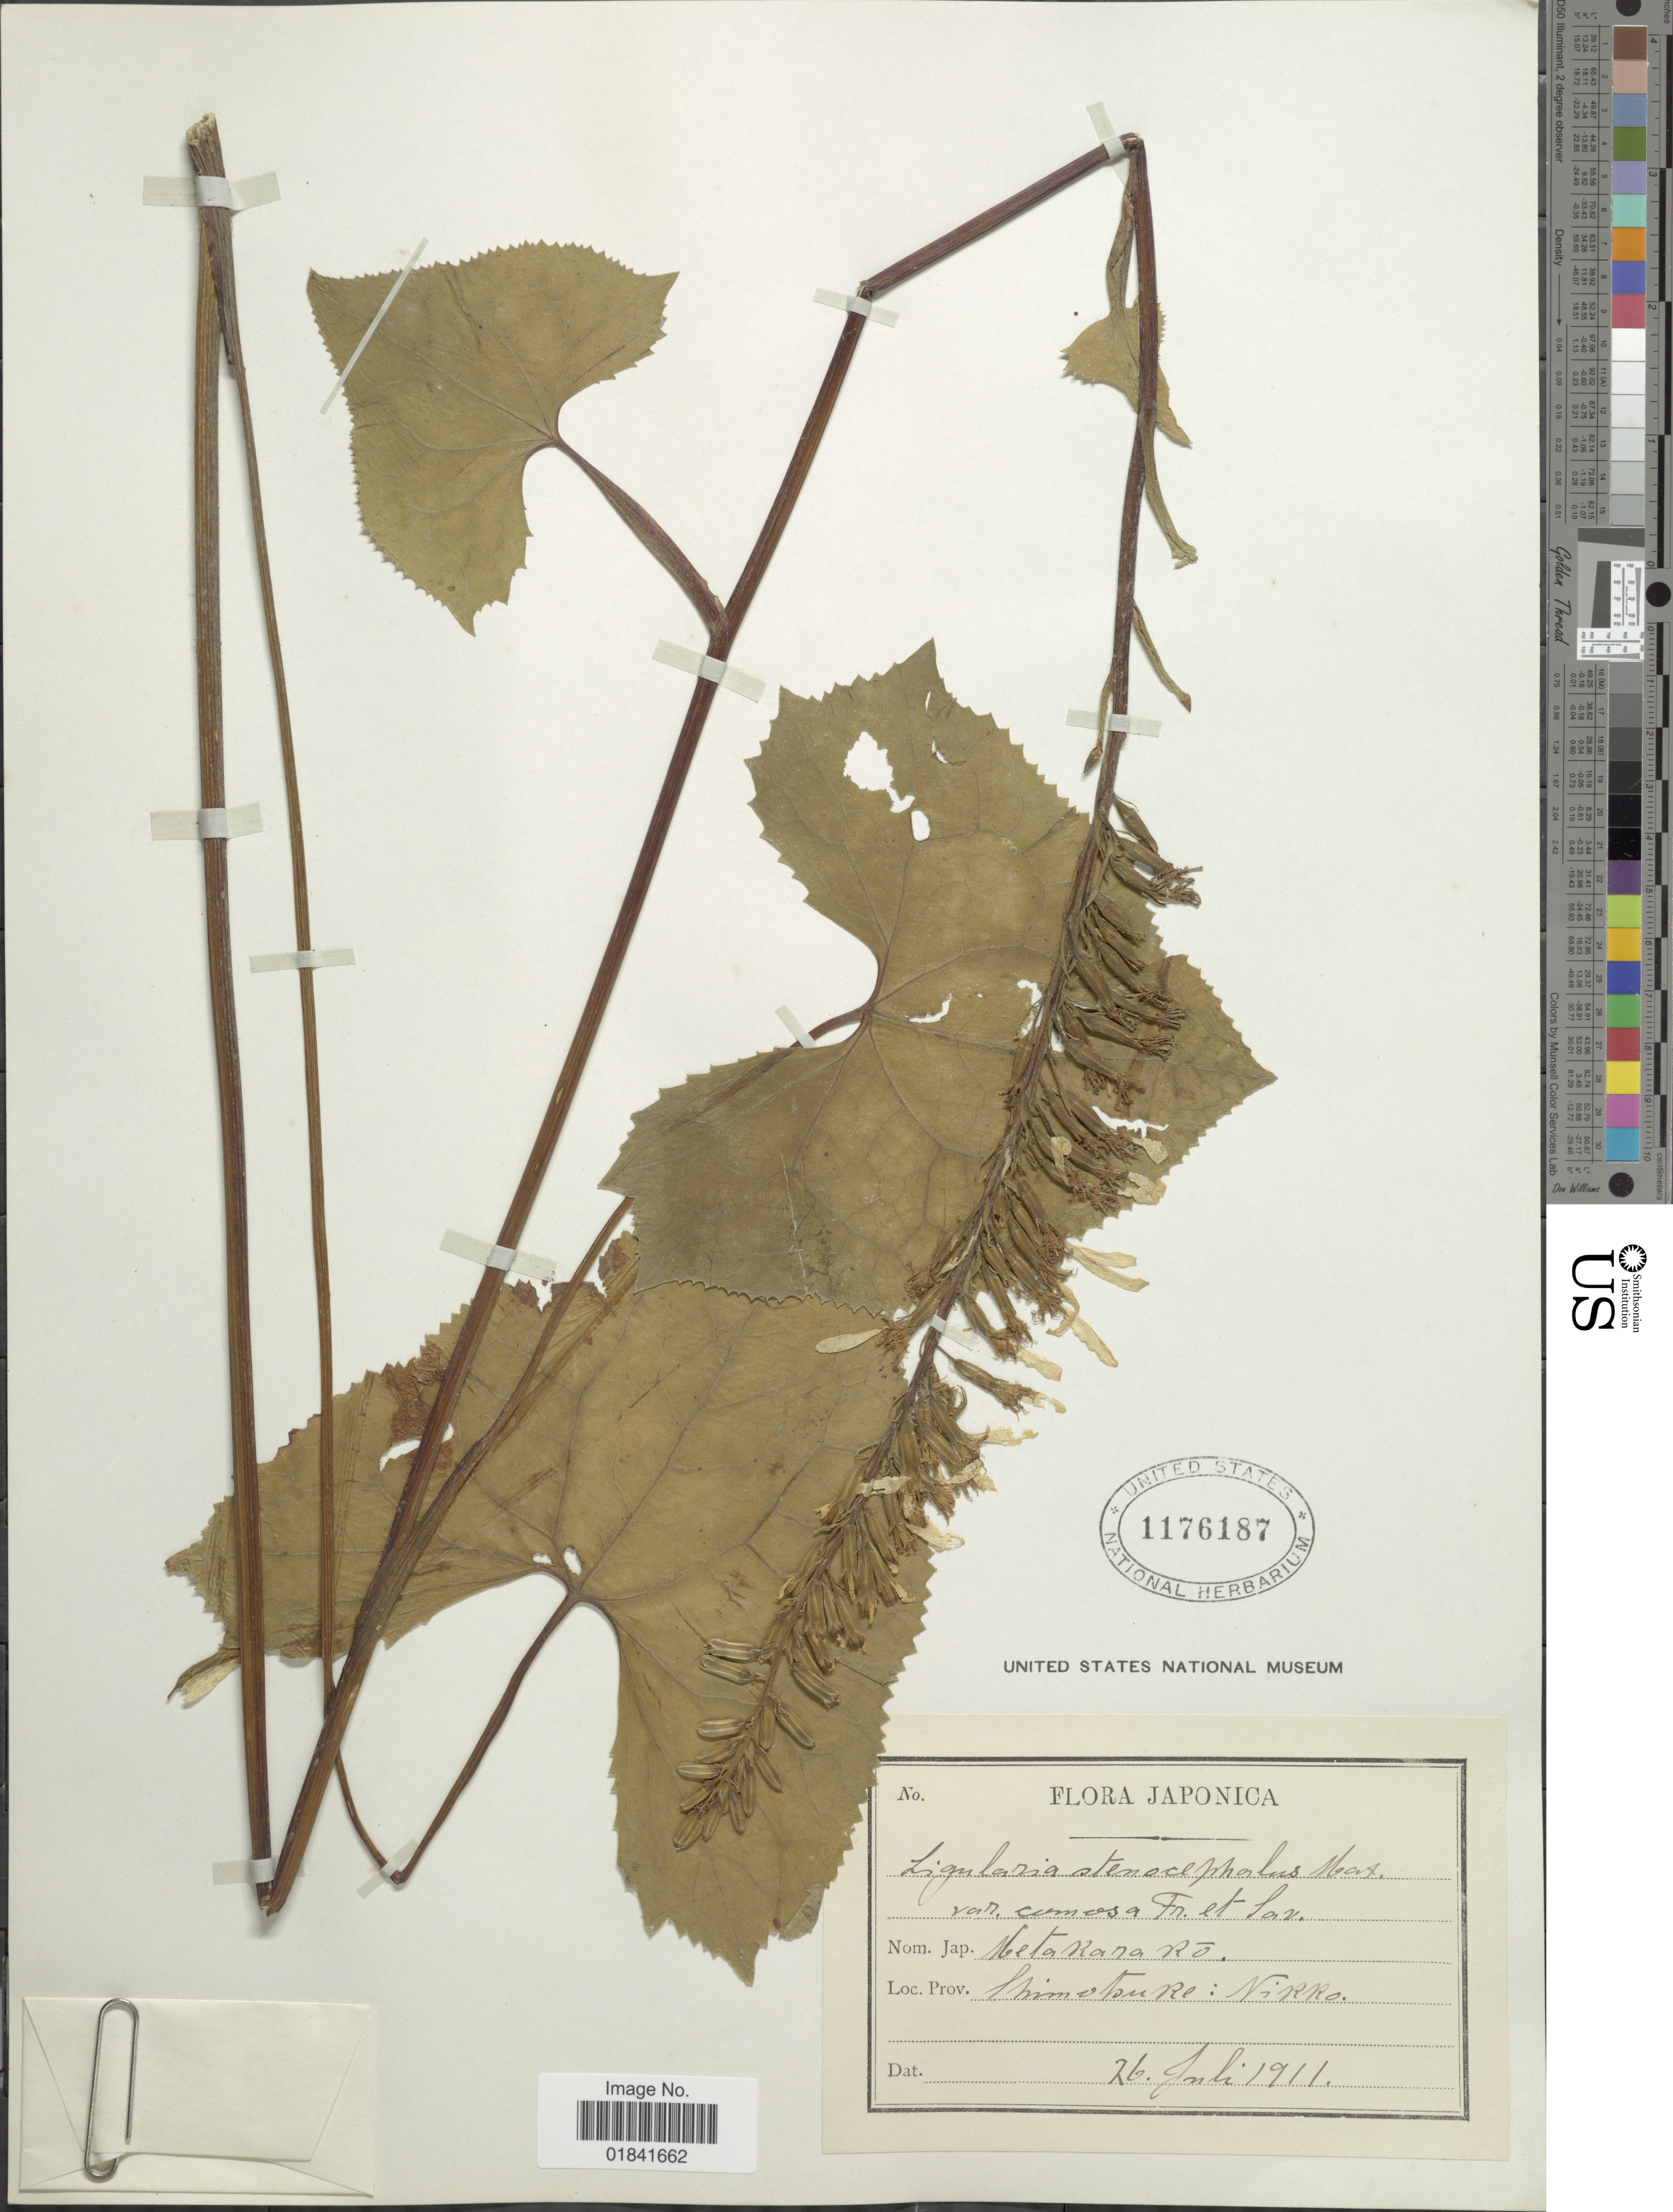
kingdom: Plantae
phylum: Tracheophyta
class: Magnoliopsida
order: Asterales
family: Asteraceae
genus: Senecio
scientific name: Senecio stenocephalus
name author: Boiss.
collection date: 1911-07-26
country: Japan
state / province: Totigi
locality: Shimotsuke: Nikko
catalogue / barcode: US 1176187